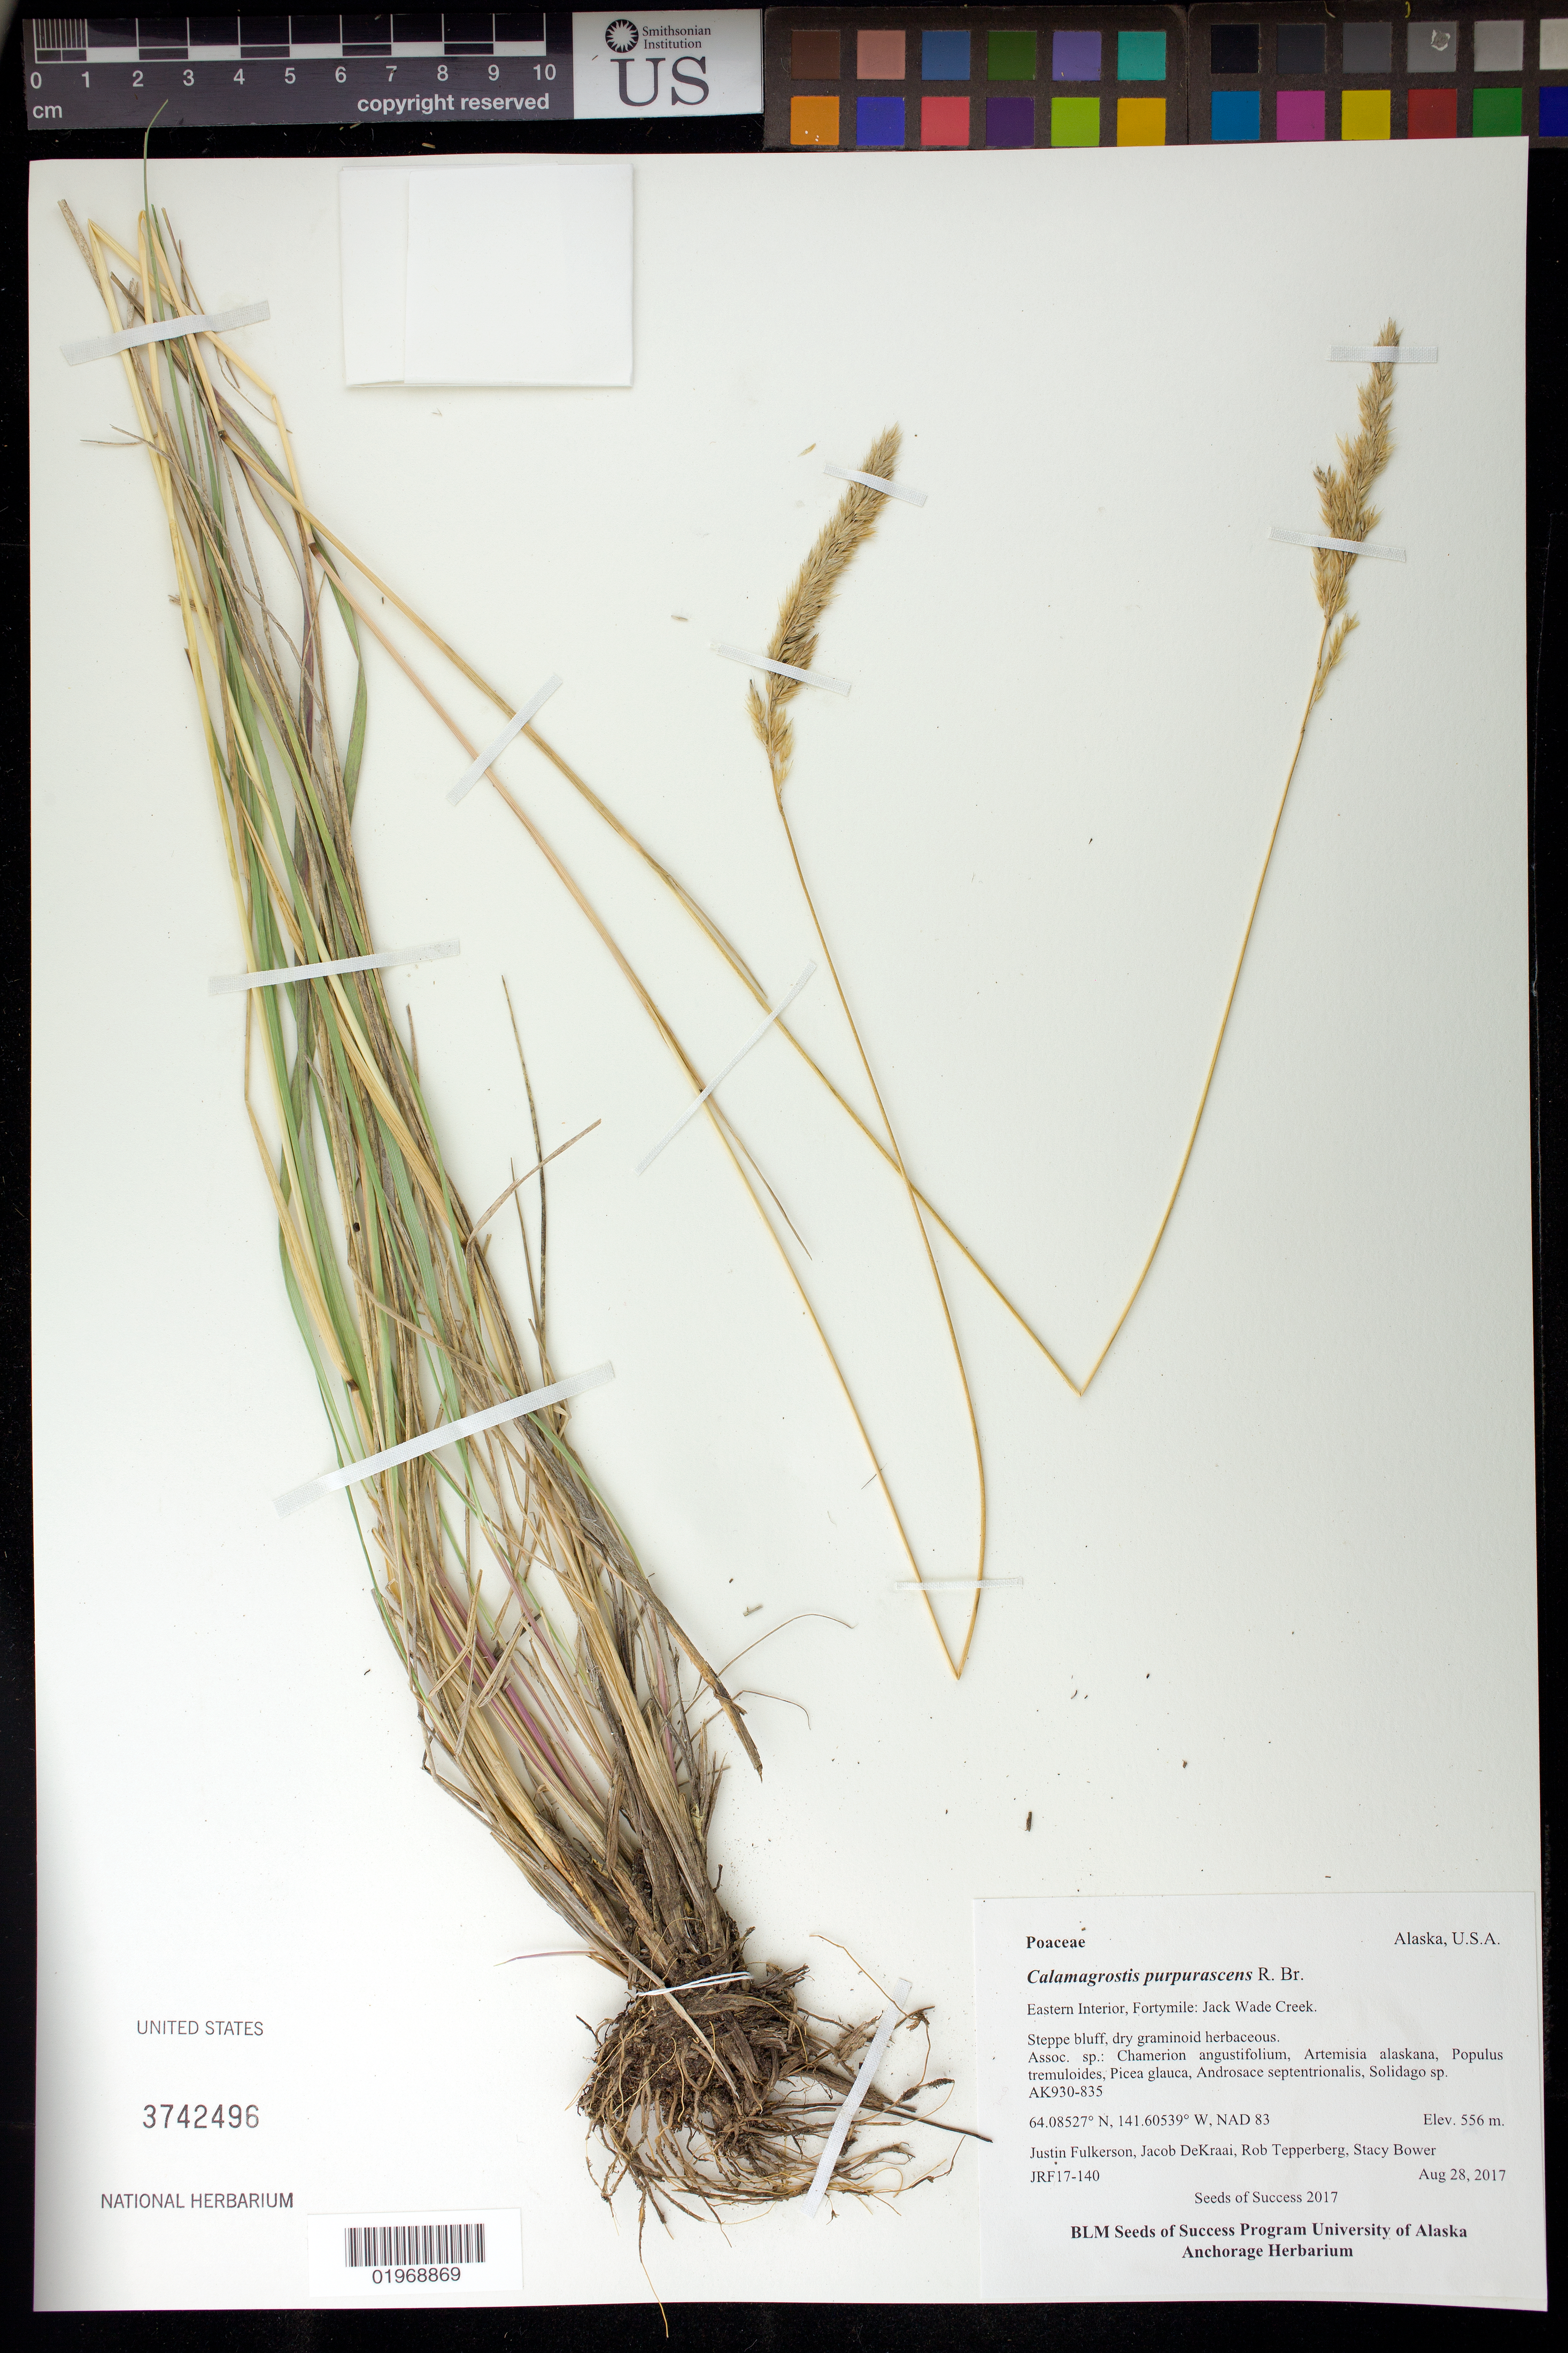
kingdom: Plantae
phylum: Tracheophyta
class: Liliopsida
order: Poales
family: Poaceae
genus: Calamagrostis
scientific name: Calamagrostis purpurascens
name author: R. Br.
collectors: J. Fulkerson, J. DeKraai, R. Tepperberg & S. Bower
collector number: JRF17-140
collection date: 2017-08-28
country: United States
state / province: Alaska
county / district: Southeast Fairbanks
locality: Eastern Interior, Forty-Mile, Jack Wade Creek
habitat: Steppe bluff.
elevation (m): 556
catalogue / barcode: US 3742496